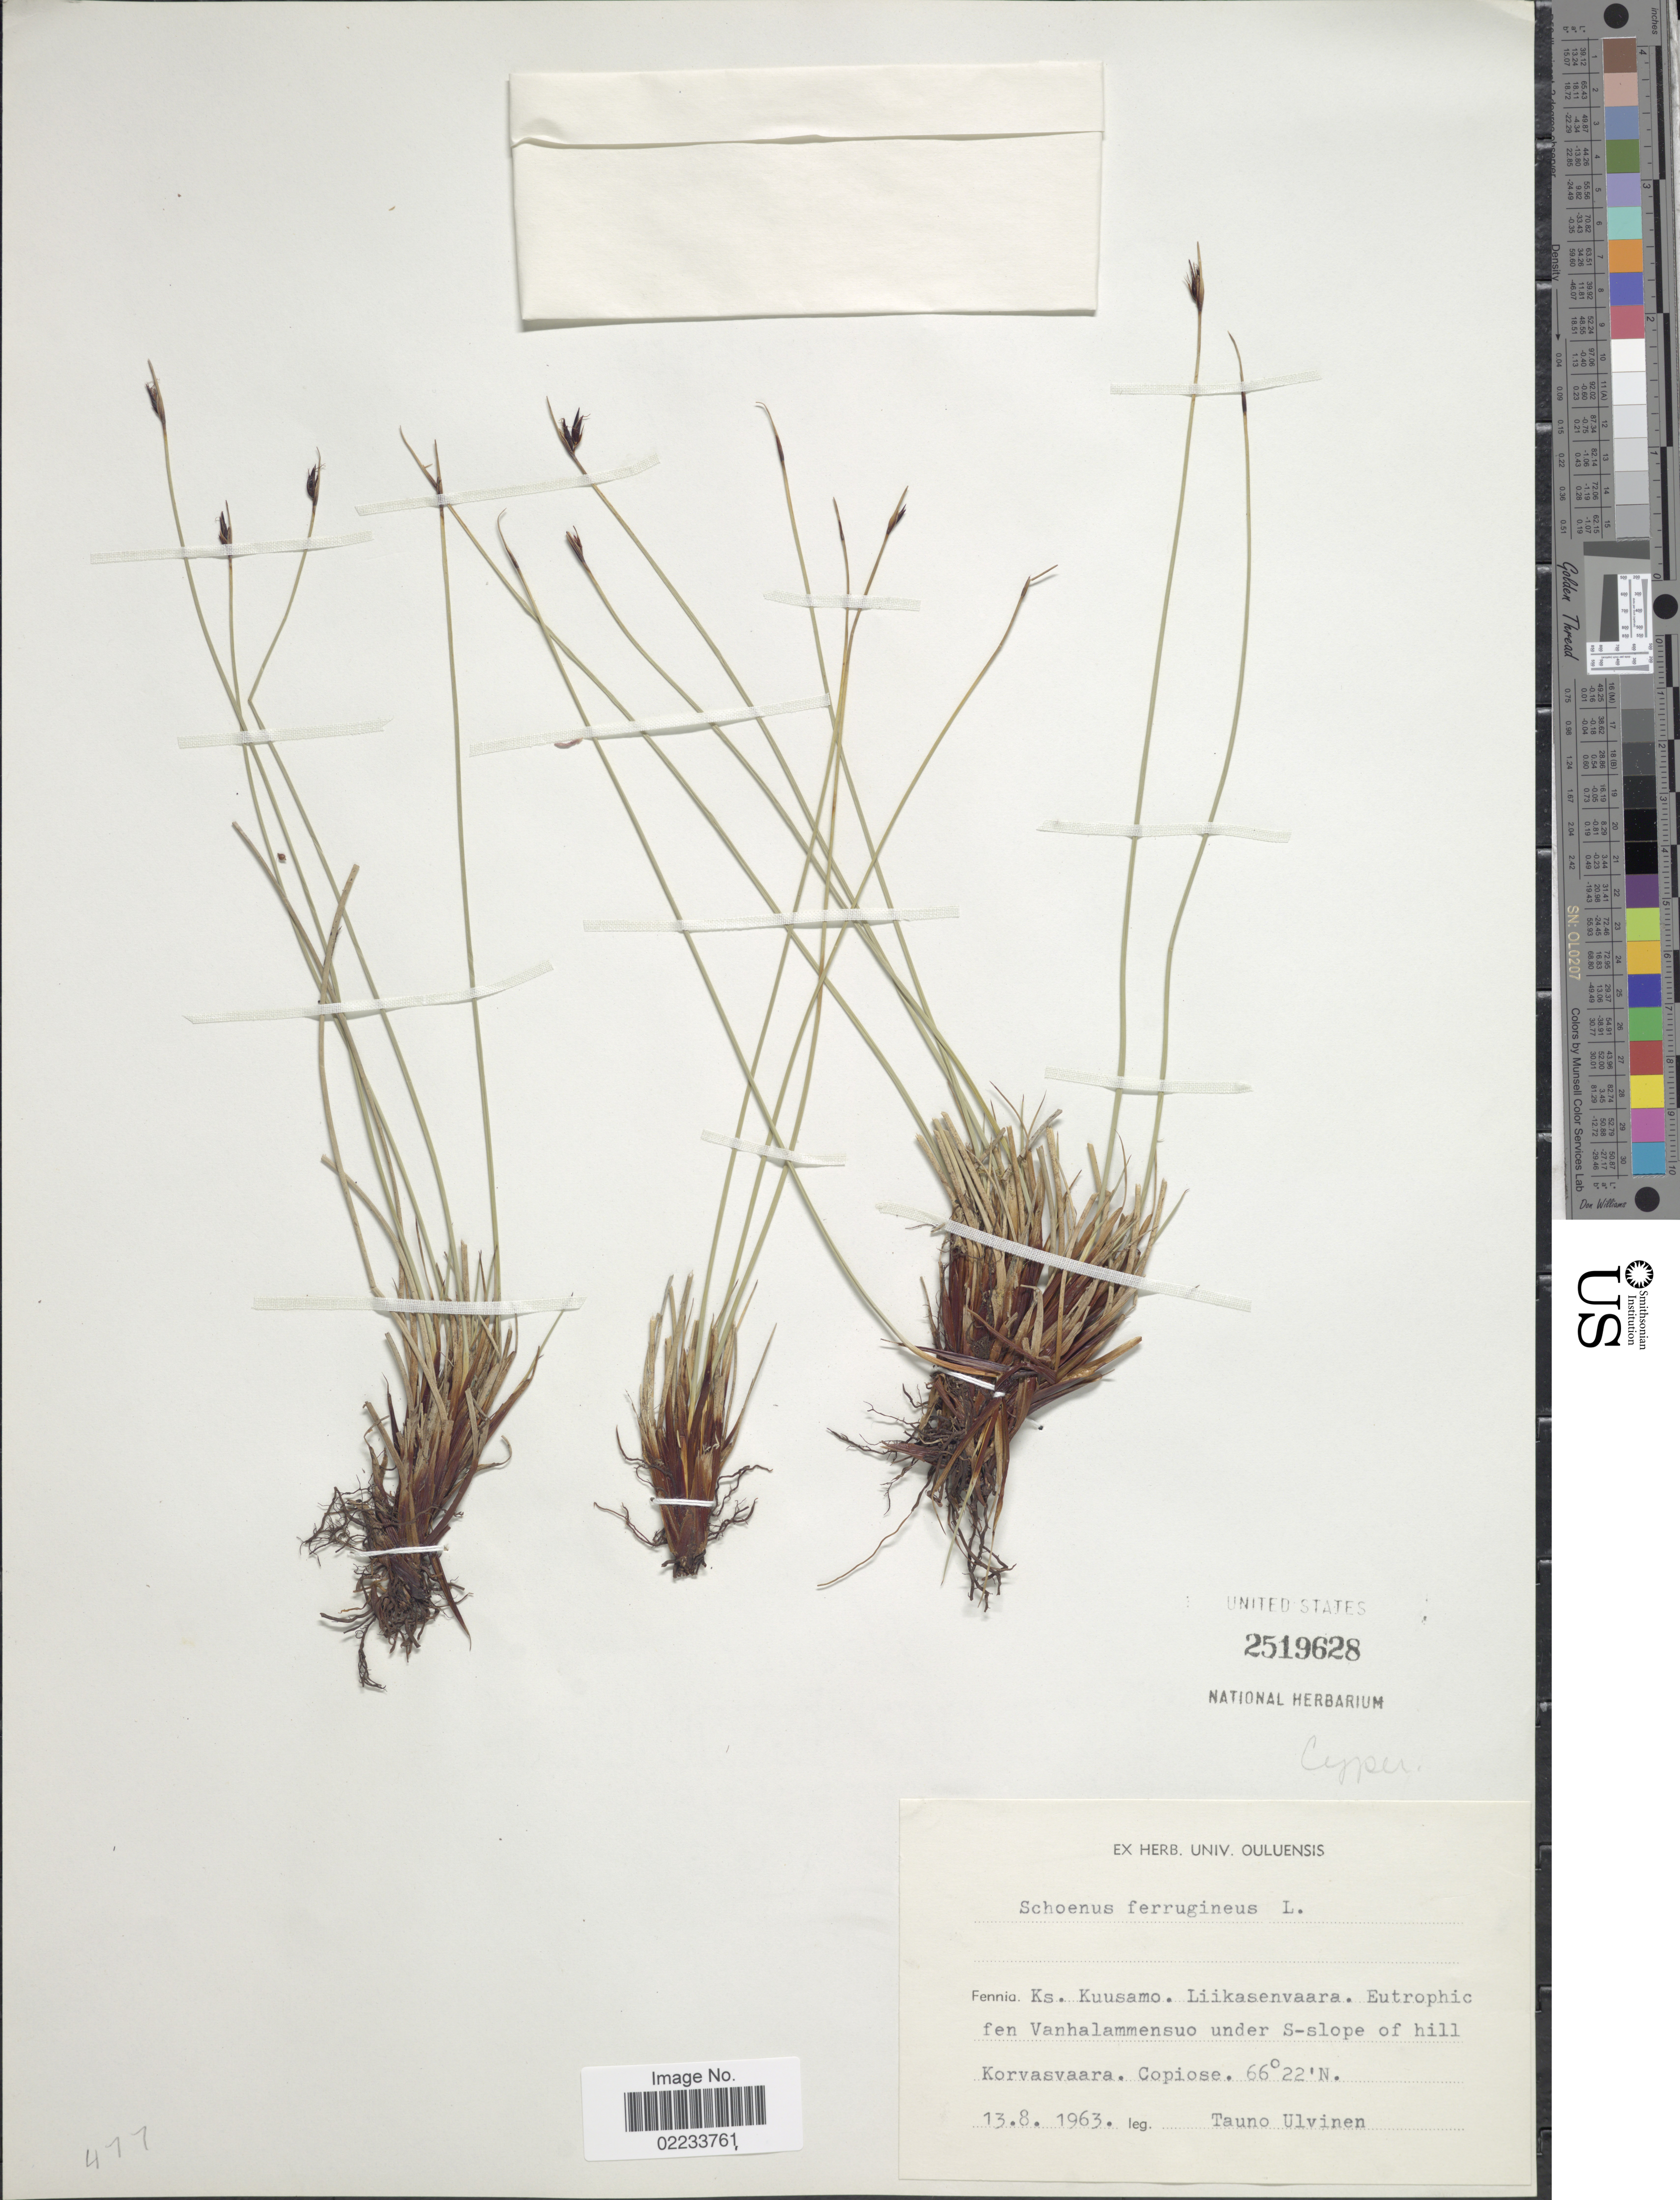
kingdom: Plantae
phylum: Tracheophyta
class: Liliopsida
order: Poales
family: Cyperaceae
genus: Schoenus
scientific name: Schoenus ferrugineus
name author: L.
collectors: T. Ulvinen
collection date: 1963-08-13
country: Finland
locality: Ks. Kuusamo. Liikasenvaara. Eutrophic fen Vanhalammensuo under S-slope of hill Korvasvaara. Copiose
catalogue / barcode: US 2519628